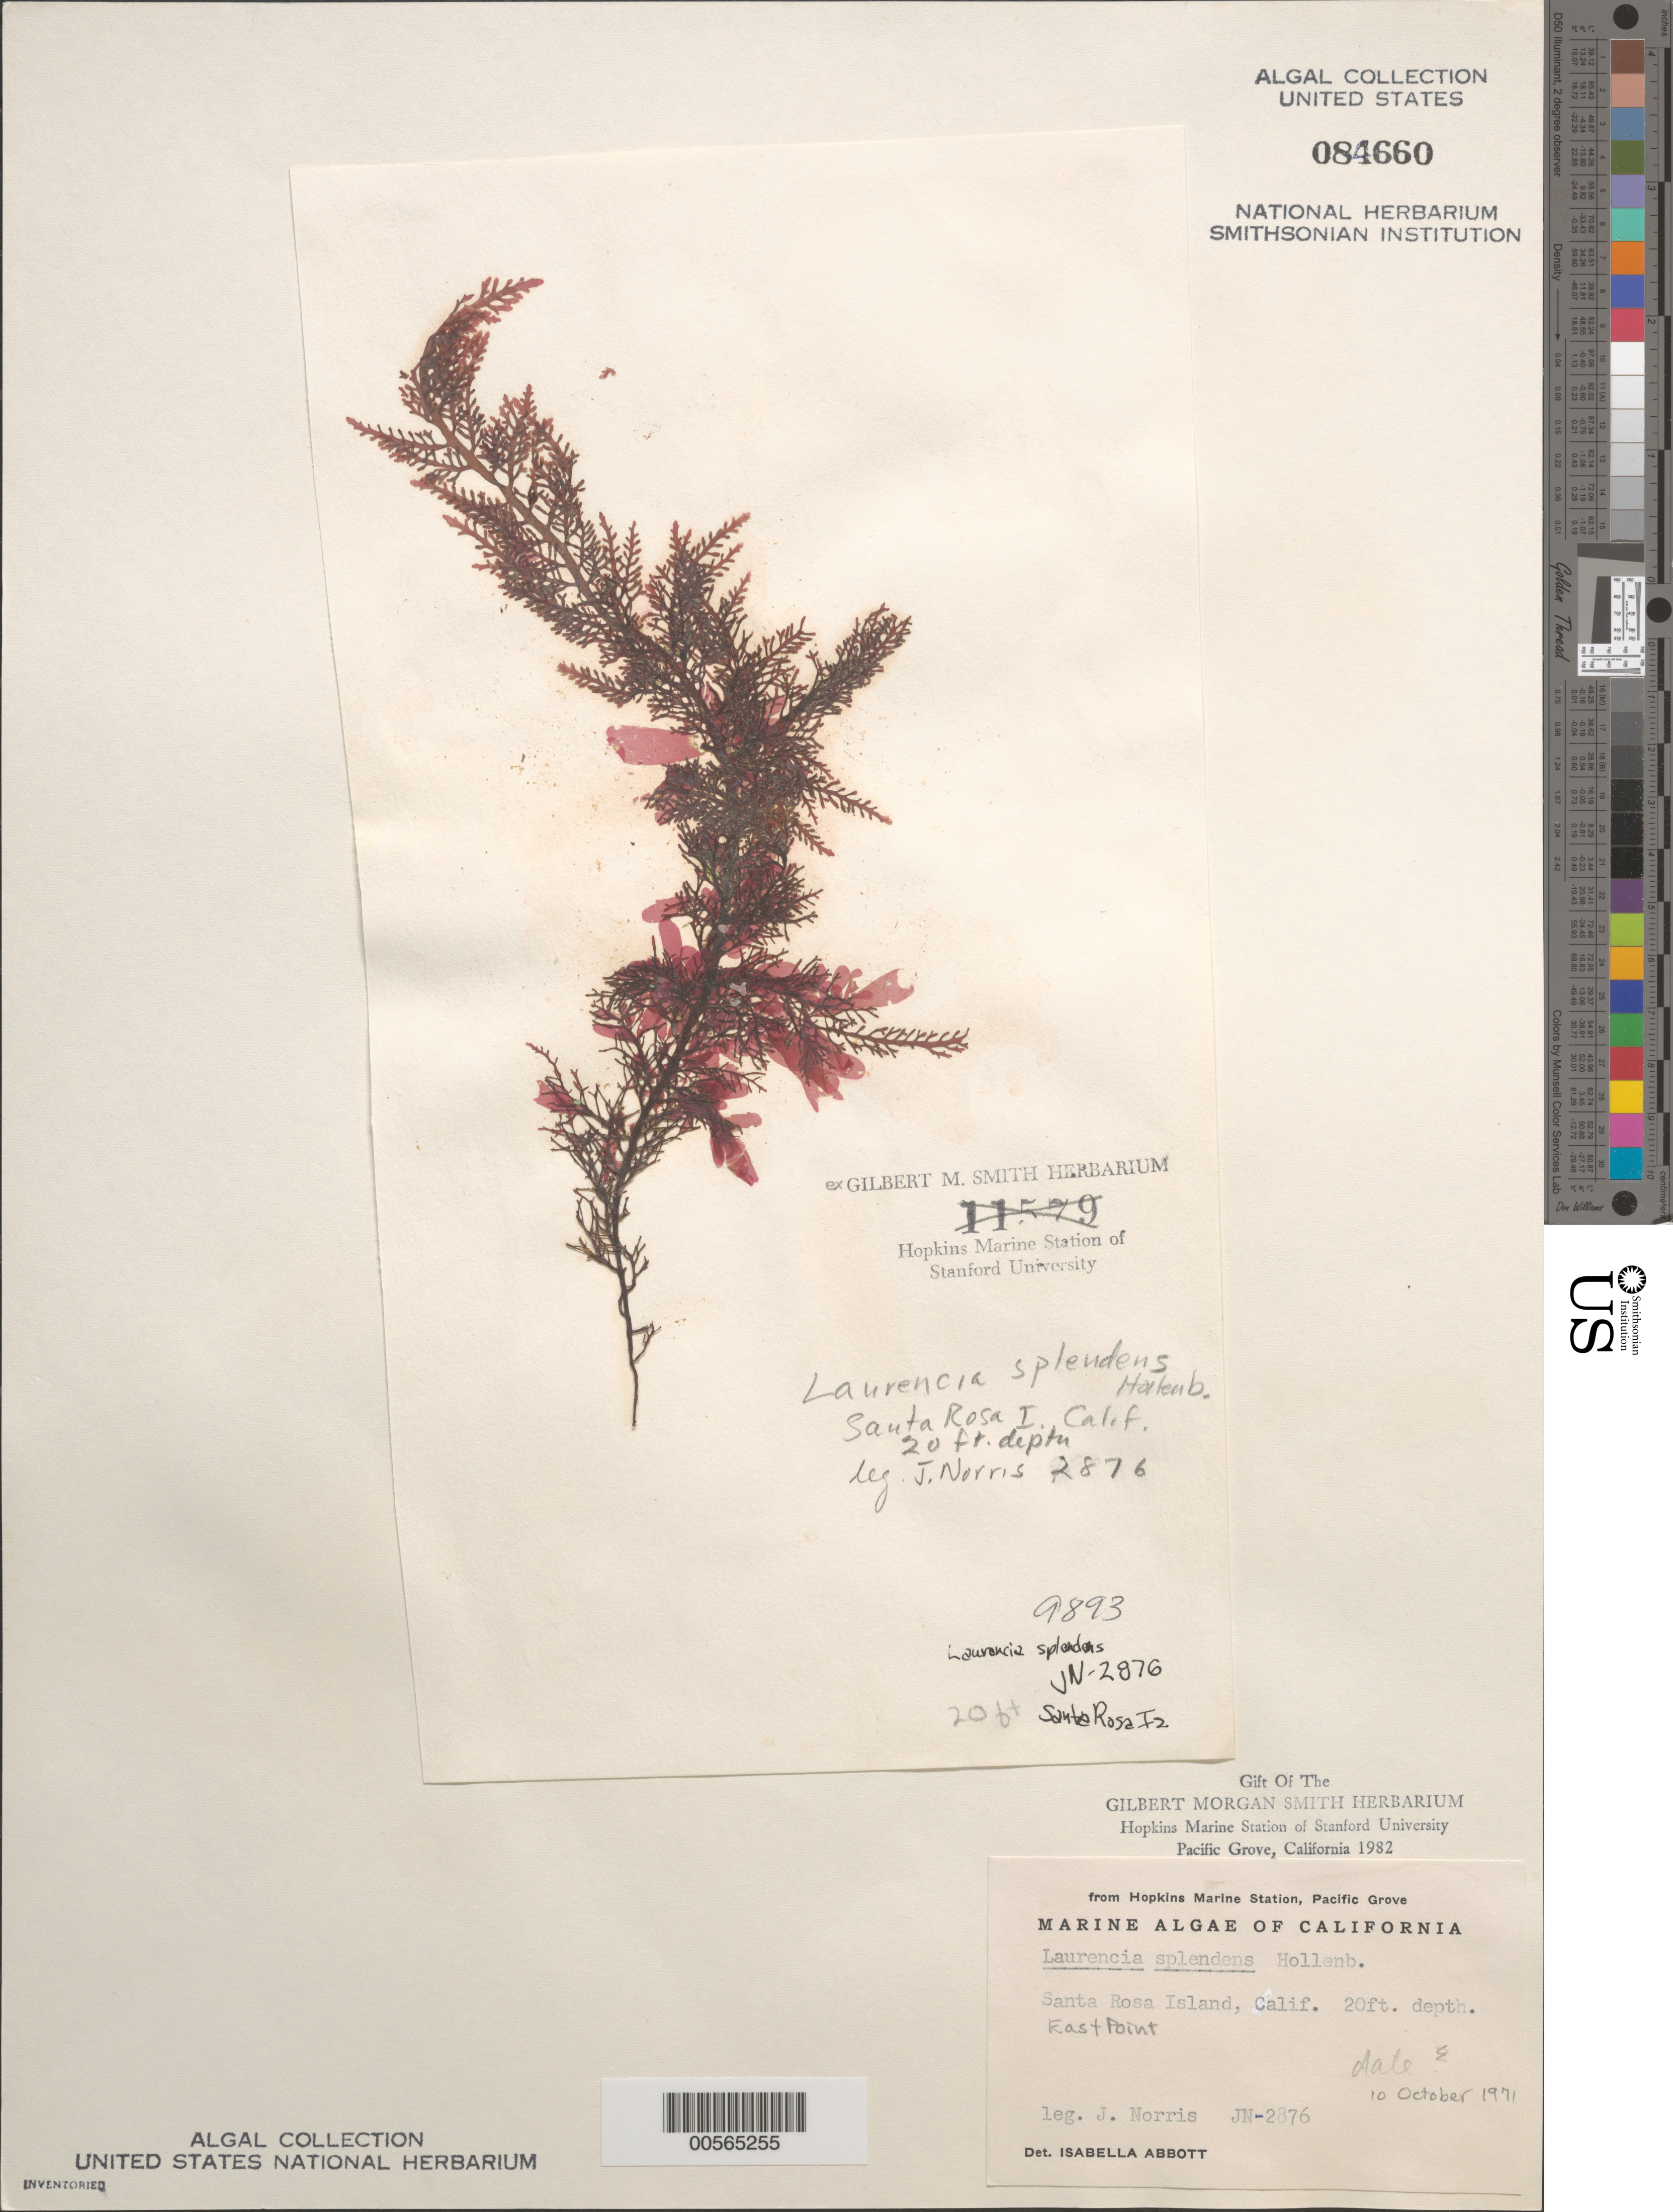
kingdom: Plantae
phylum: Rhodophyta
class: Florideophyceae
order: Ceramiales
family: Rhodomelaceae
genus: Osmundea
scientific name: Osmundea splendens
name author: (Hollenb.) K.W. Nam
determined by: Algae name updating Project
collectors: J. N. Norris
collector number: JN-2876 & IAA 9893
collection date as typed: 10 Oct 1971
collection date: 1971-10-10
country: United States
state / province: California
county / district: Santa Barbara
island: Santa Rosa Island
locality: East Point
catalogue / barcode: US 84660